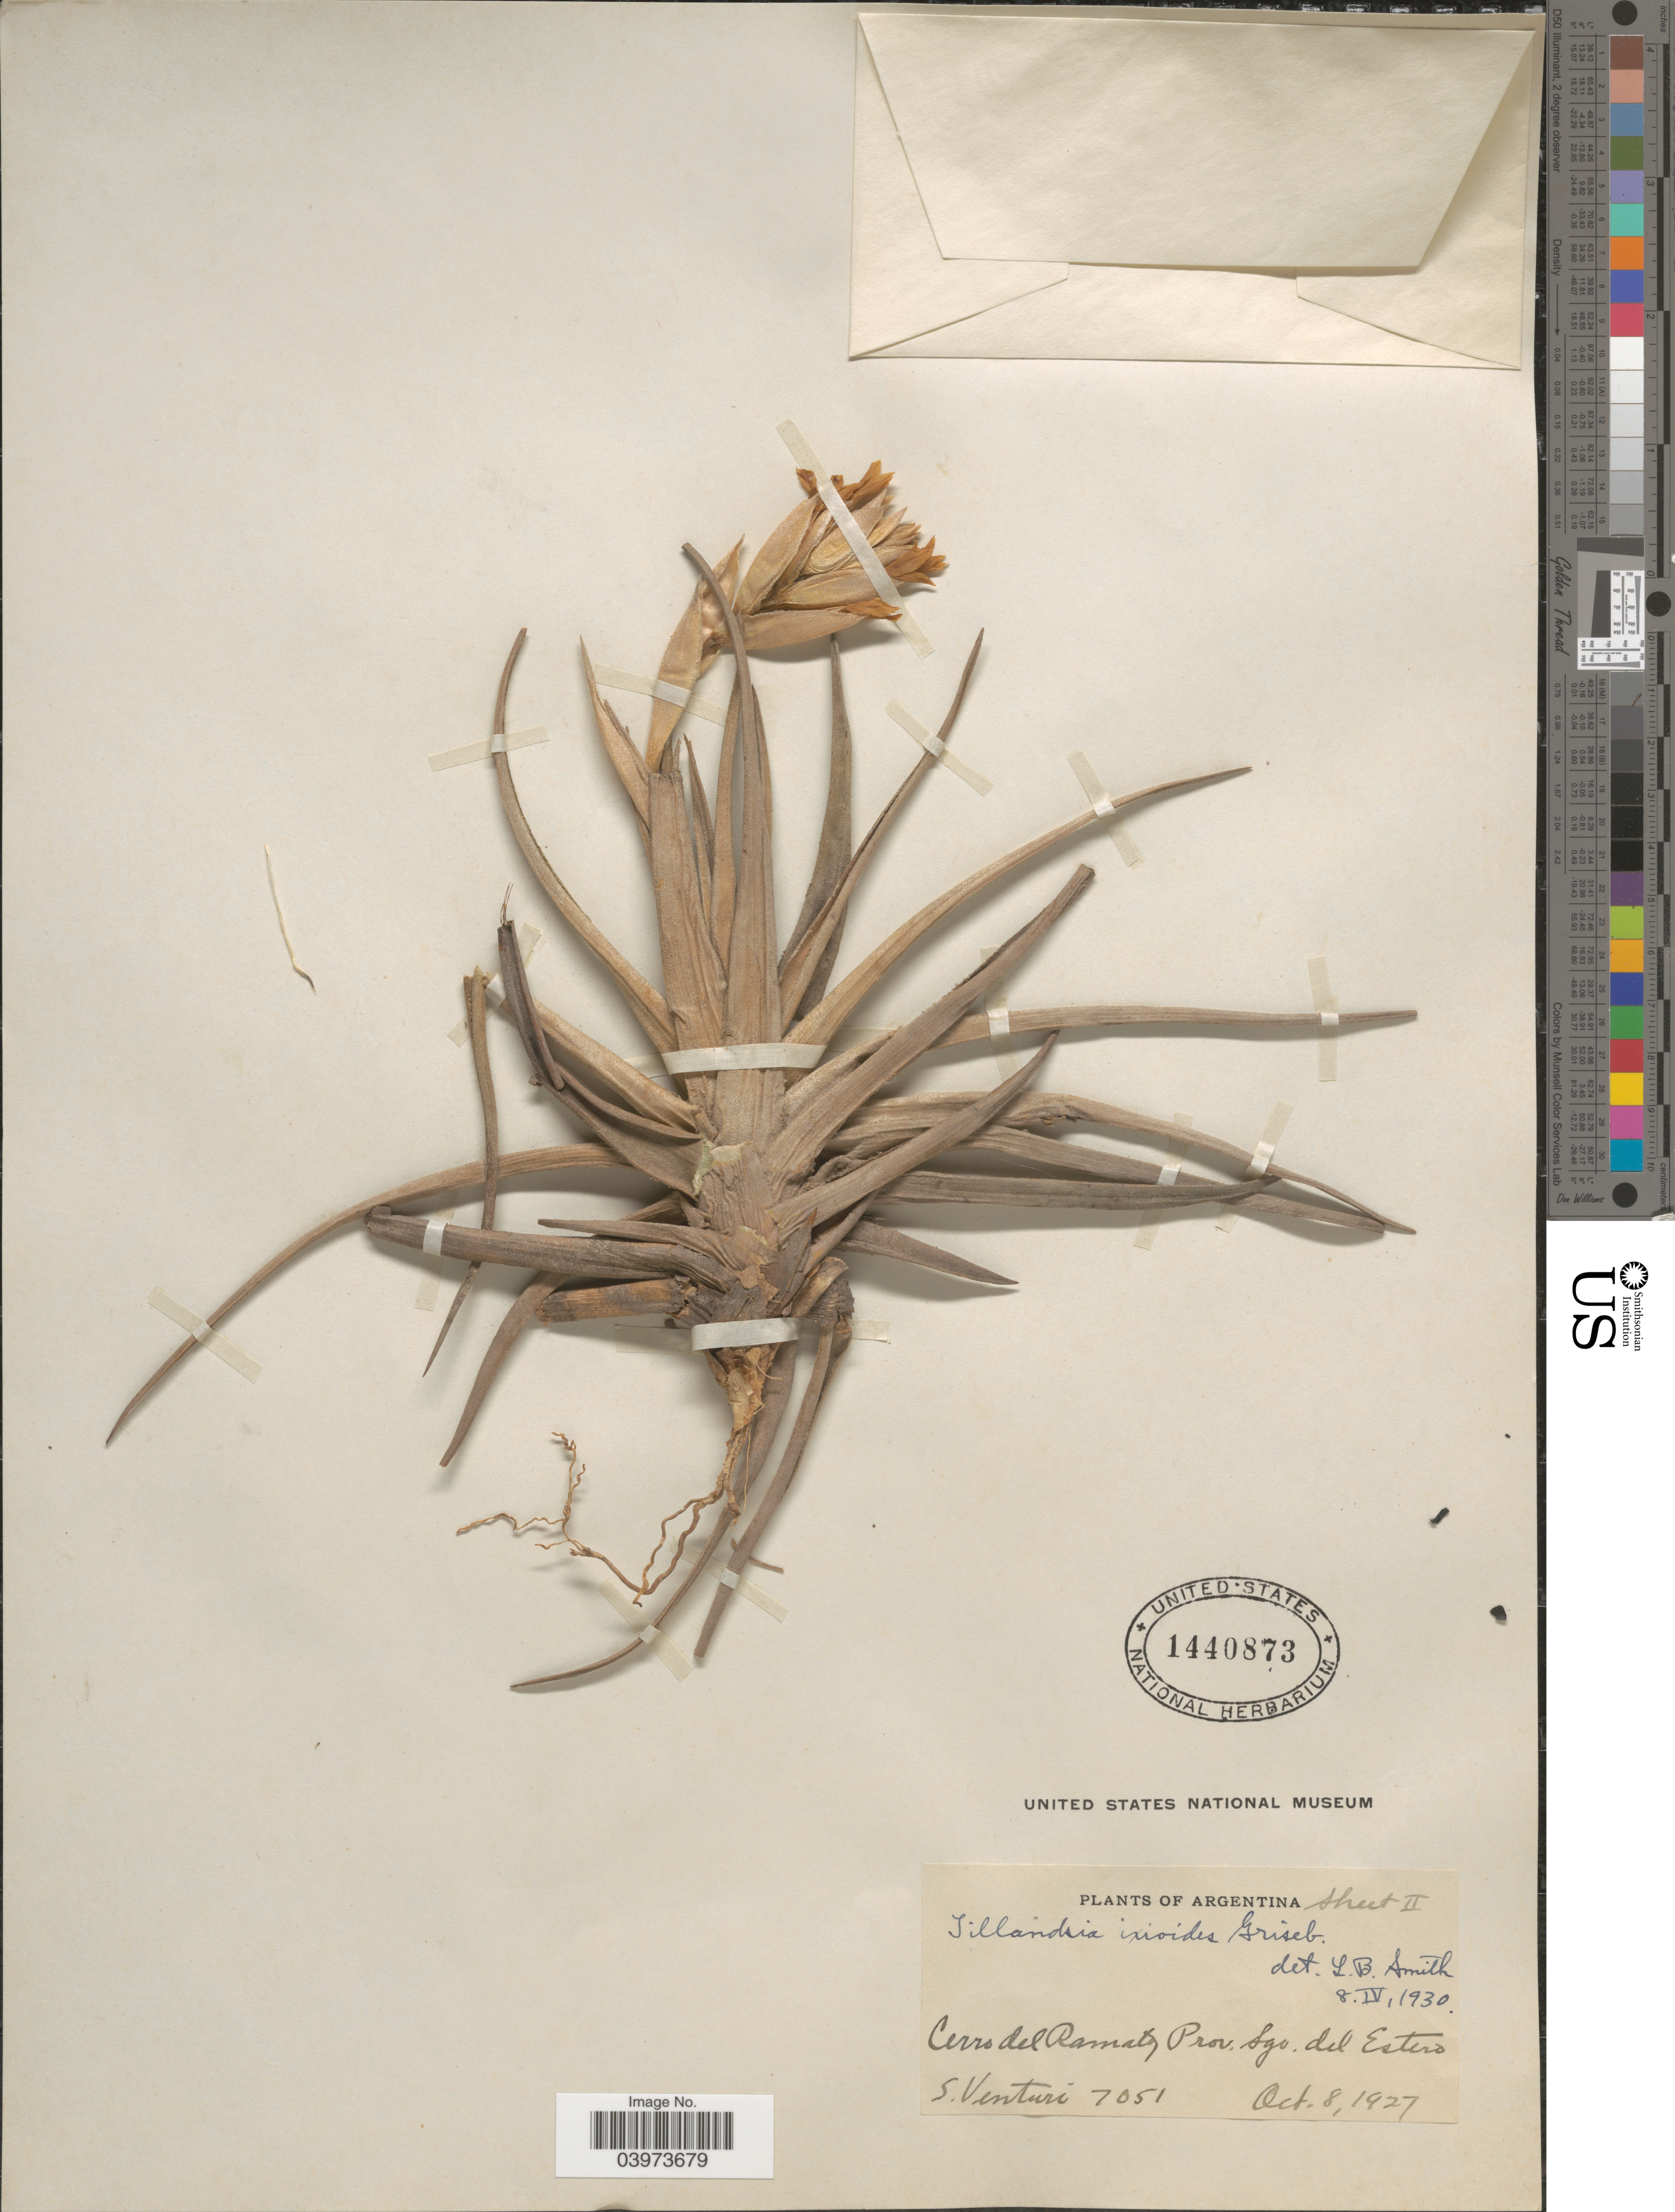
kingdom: Plantae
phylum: Tracheophyta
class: Liliopsida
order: Poales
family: Bromeliaceae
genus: Tillandsia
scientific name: Tillandsia ixioides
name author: Griseb.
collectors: S. Venturi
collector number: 7051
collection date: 1927-10-08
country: Argentina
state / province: Santiago del Estero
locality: Cerro del Ramate.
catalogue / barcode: US 1440873